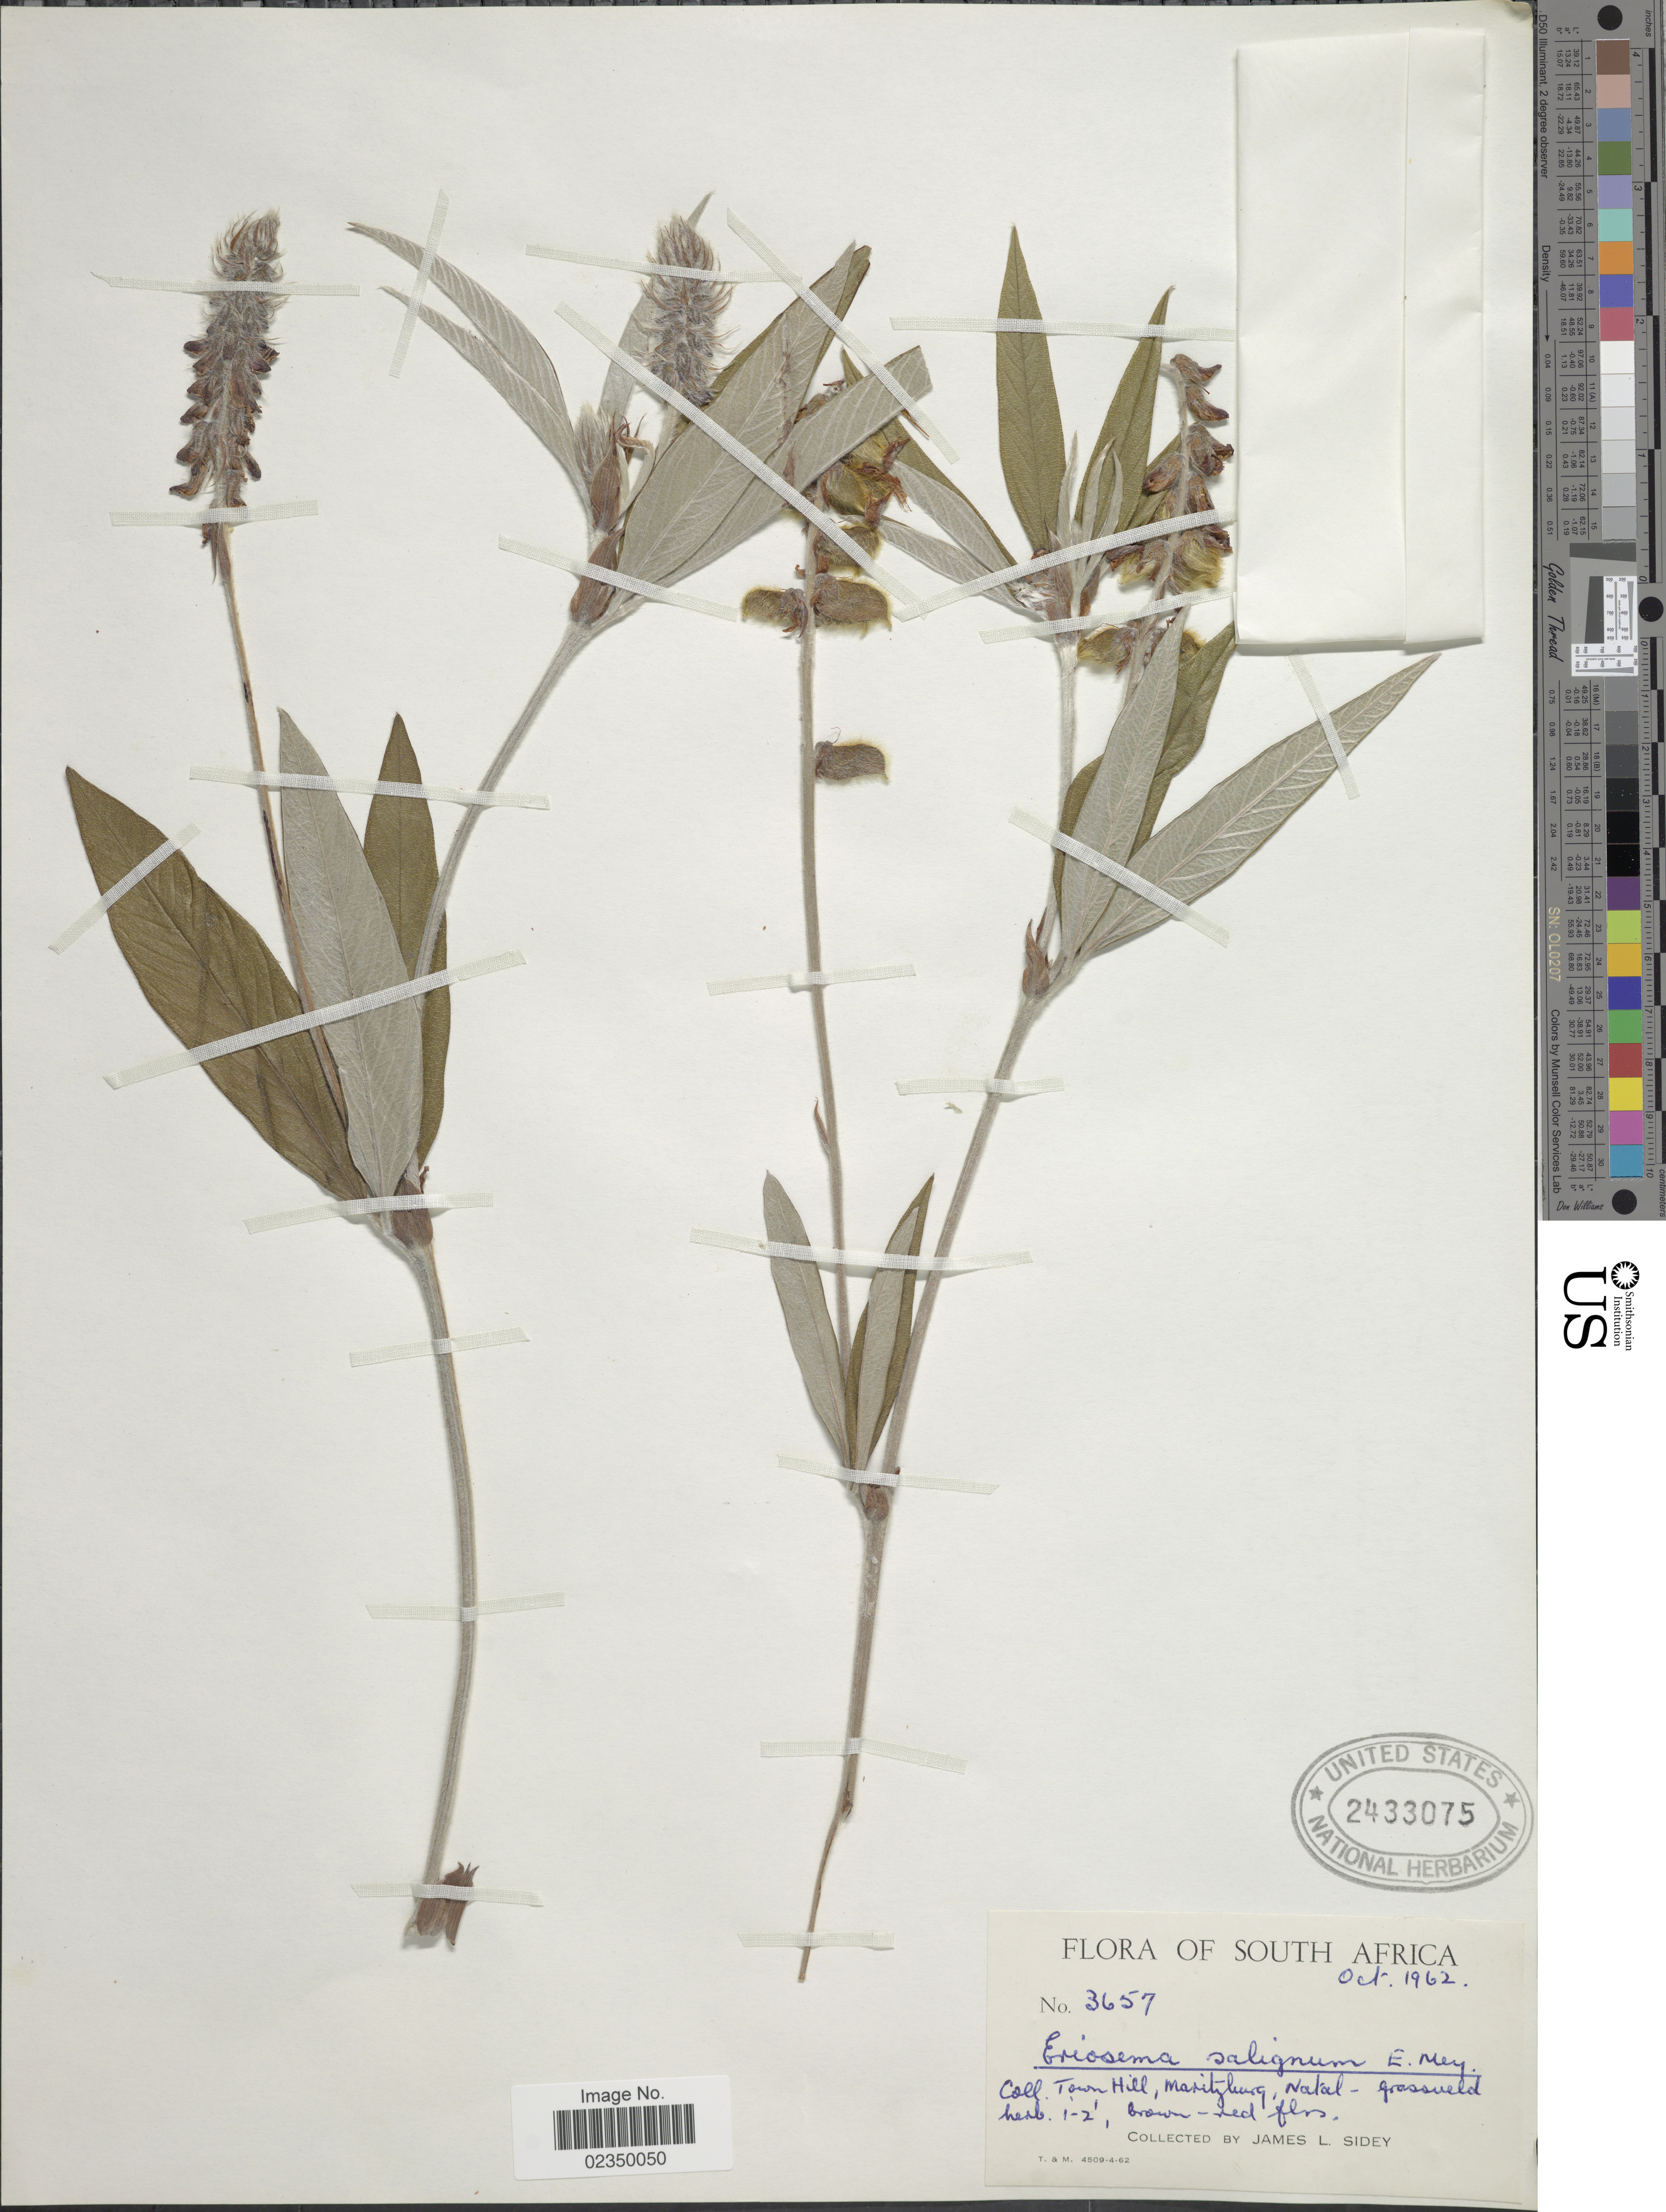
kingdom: Plantae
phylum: Tracheophyta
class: Magnoliopsida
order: Fabales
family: Fabaceae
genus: Eriosema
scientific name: Eriosema salignum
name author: E. Mey.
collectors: J. L. Sidey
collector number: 3657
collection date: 1962-10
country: South Africa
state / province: KwaZulu-Natal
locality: Coll. Town Hill, Maritzburg, Natal- grassveld.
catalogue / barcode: US 2433075